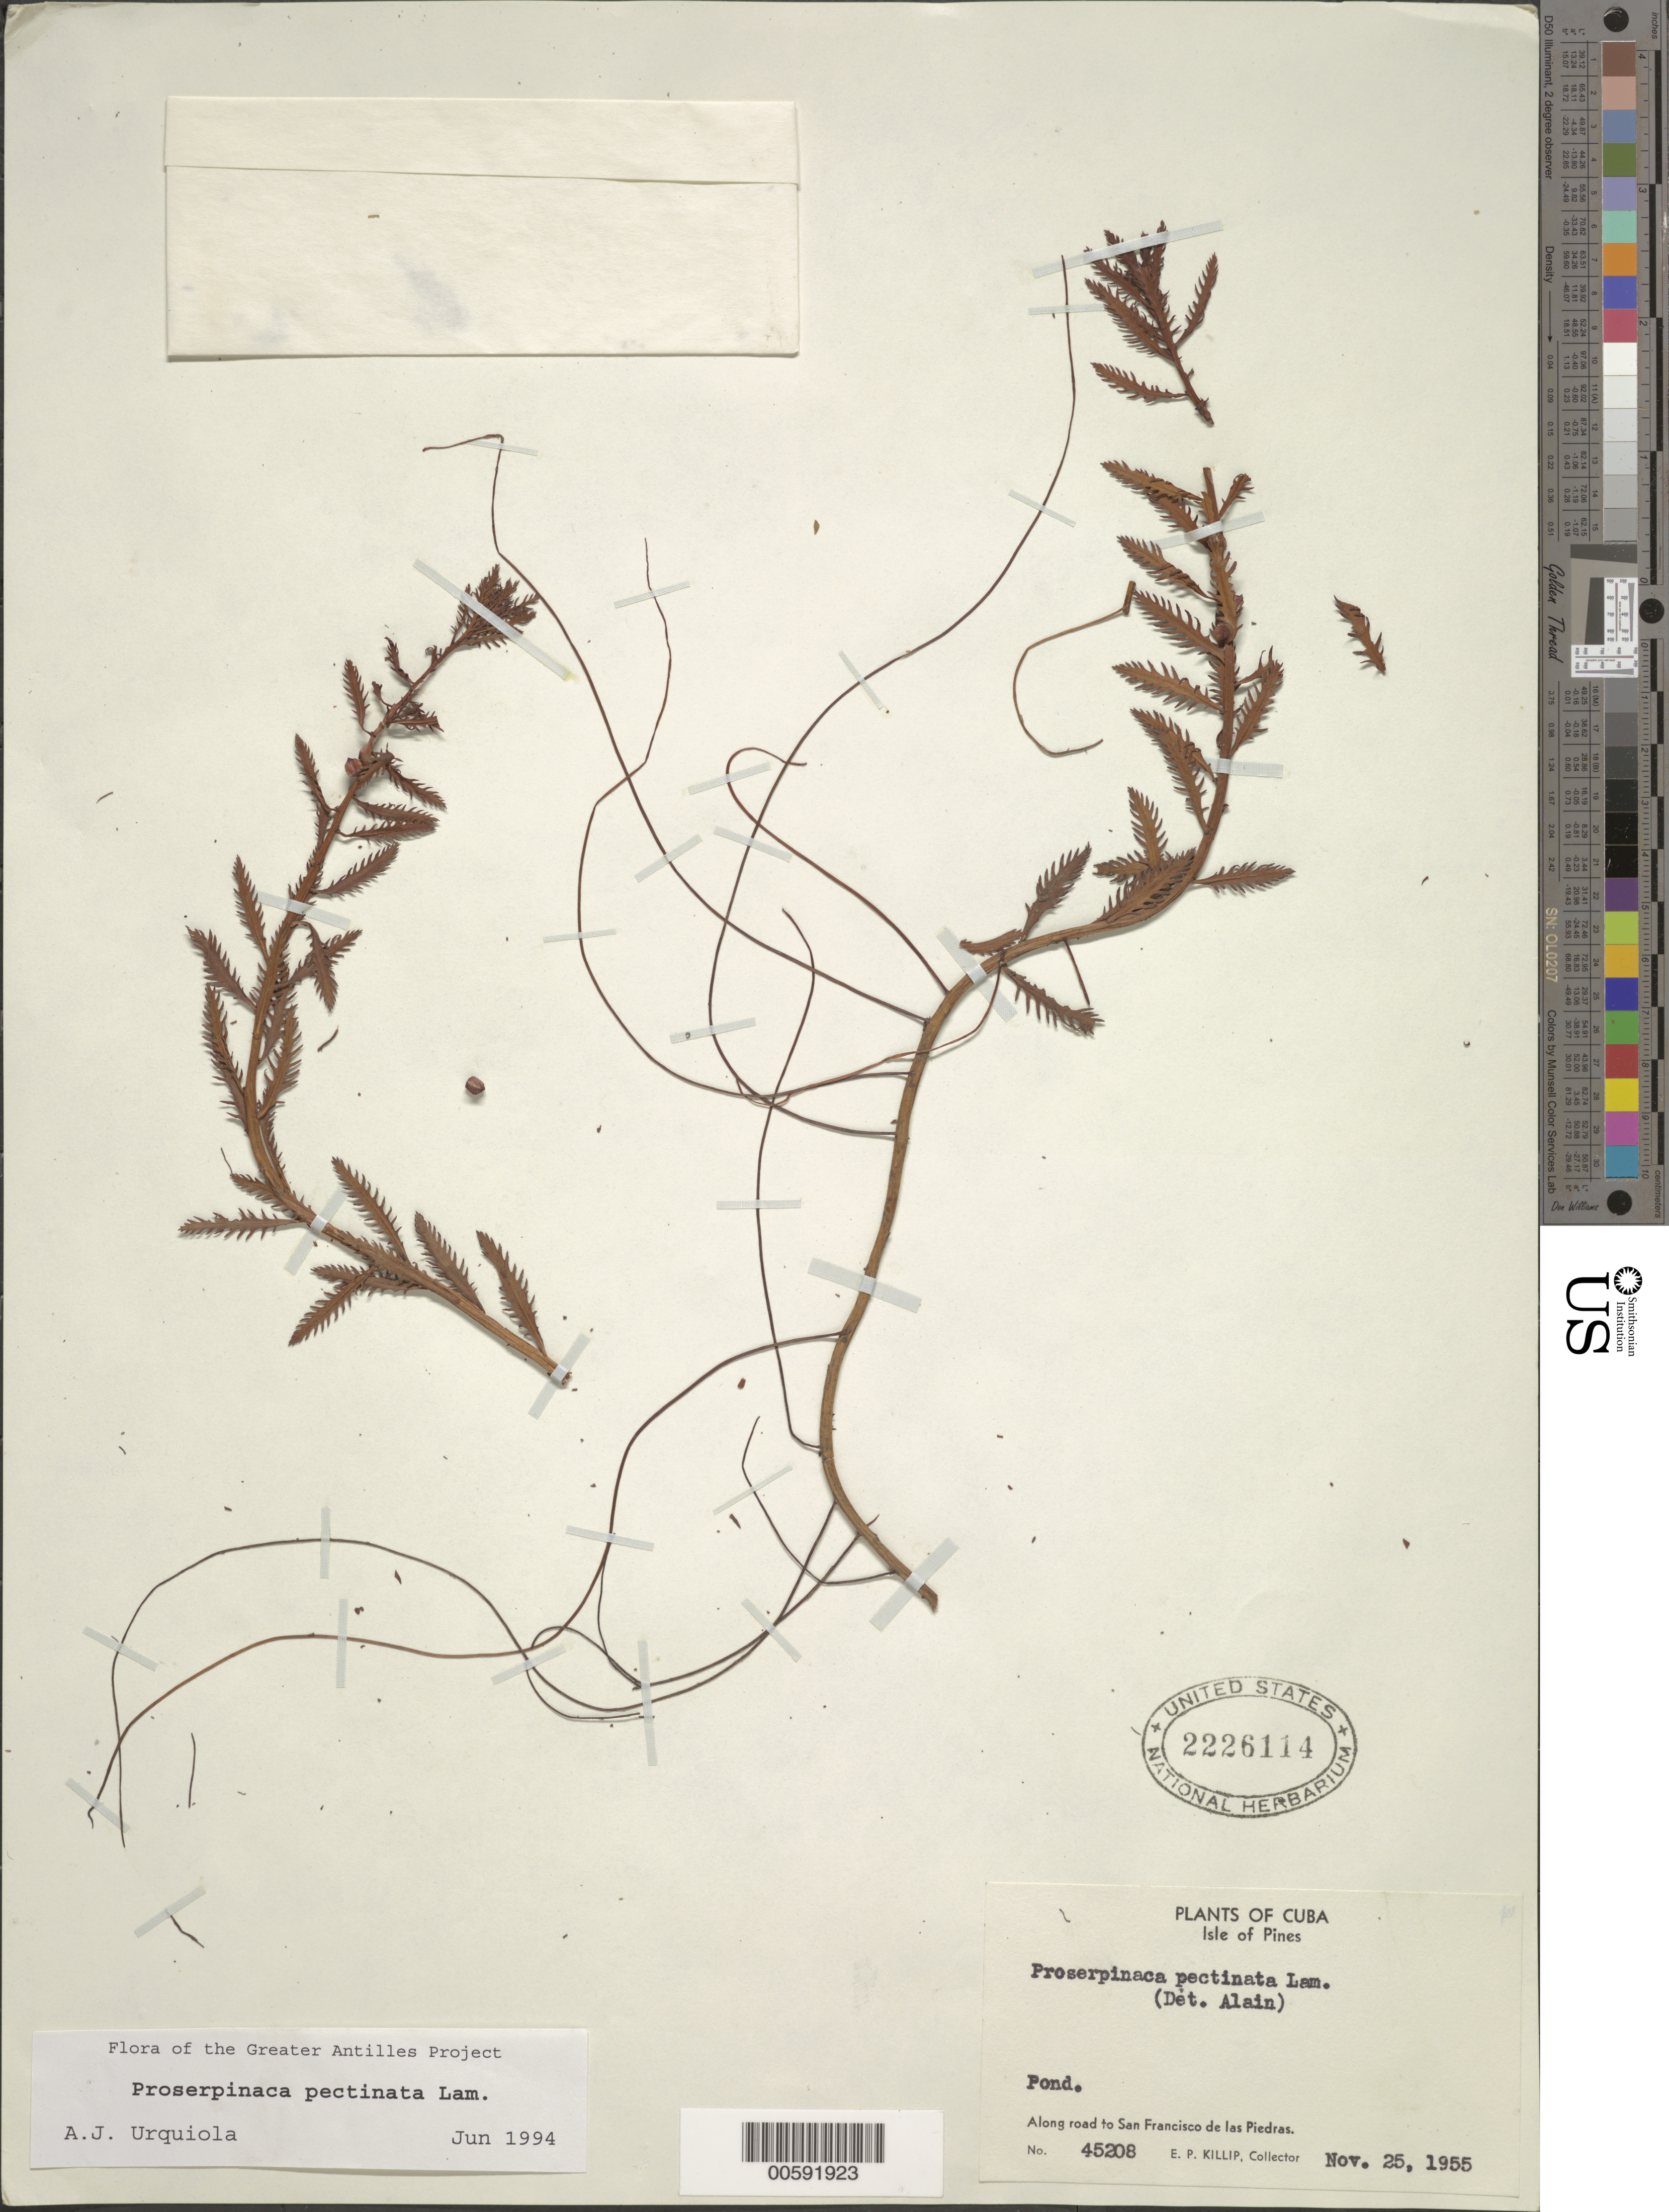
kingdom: Plantae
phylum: Tracheophyta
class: Magnoliopsida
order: Saxifragales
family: Haloragaceae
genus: Proserpinaca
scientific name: Proserpinaca pectinata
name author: Lam.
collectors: E. P. Killip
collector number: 45208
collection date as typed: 25 Nov 1955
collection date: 1955-11-25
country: Cuba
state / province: Isla de La Juventud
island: Isla de La Juventud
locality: Road to San Francisco de las Piedras. (Province originally recorded as Isla de Pinos.)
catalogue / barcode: US 2226114